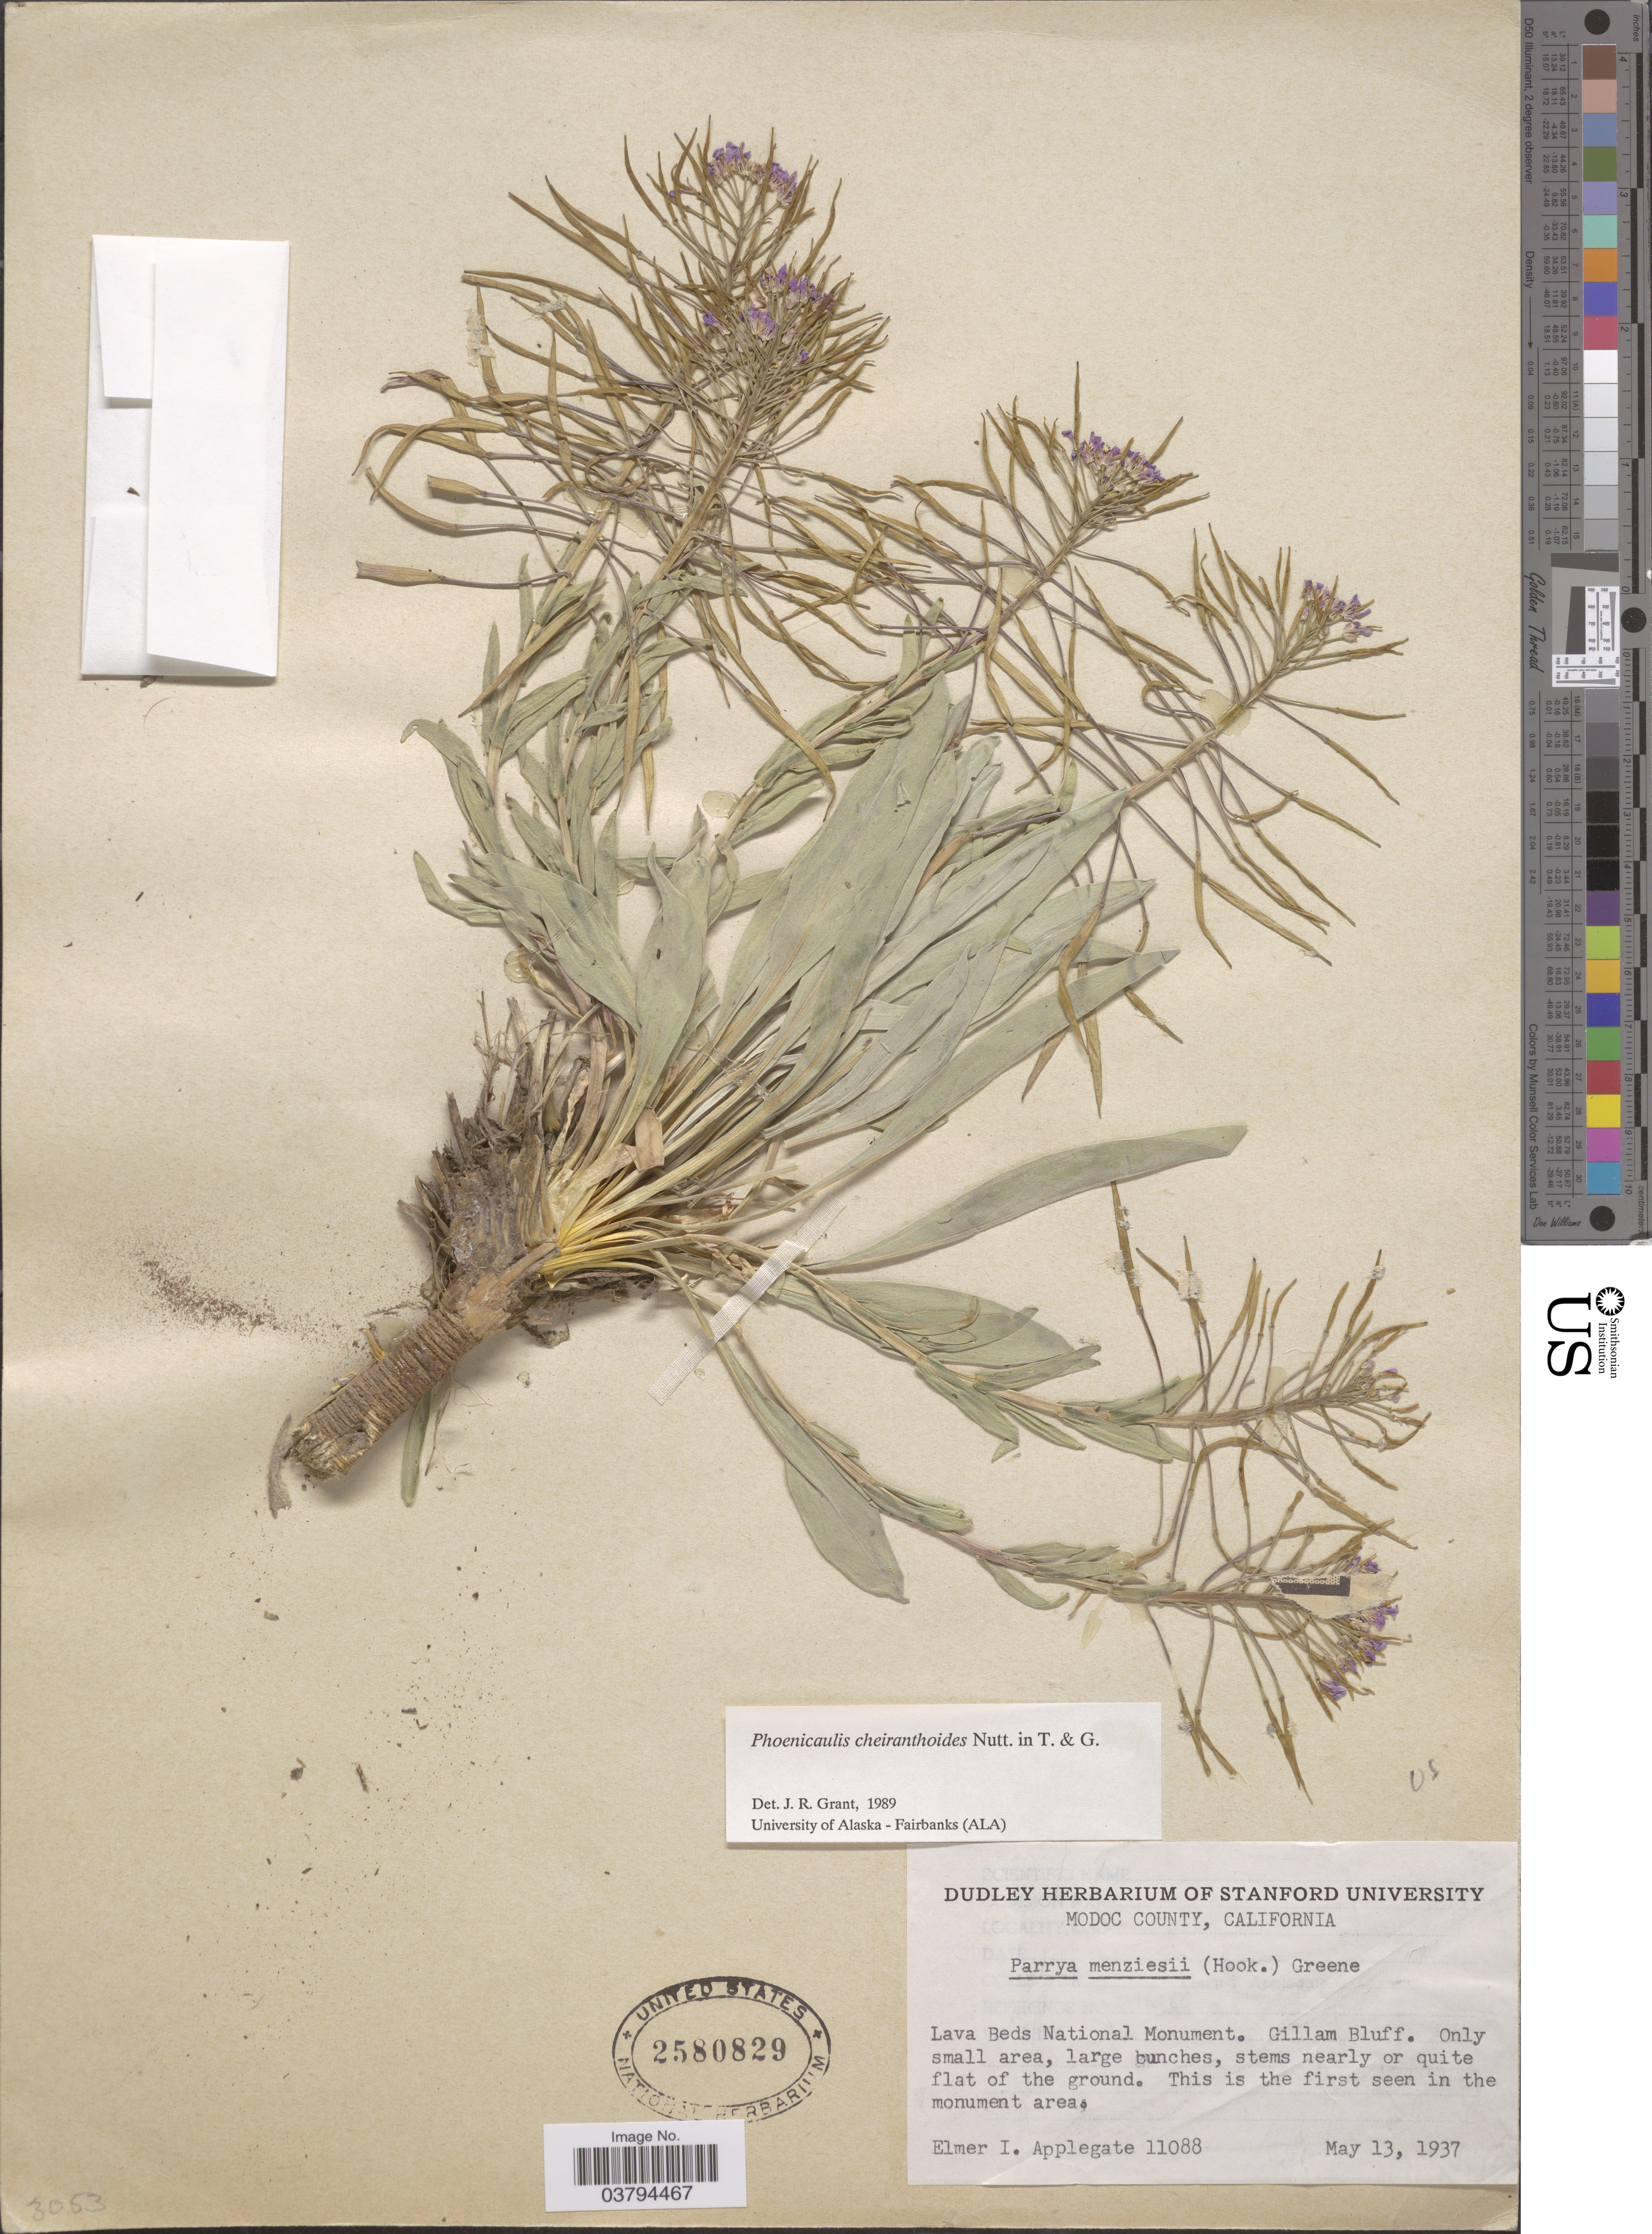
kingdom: Plantae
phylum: Tracheophyta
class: Magnoliopsida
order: Brassicales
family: Brassicaceae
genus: Phoenicaulis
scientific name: Phoenicaulis cheiranthoides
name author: Nutt.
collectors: E. I. Applegate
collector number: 11088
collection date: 1937-05-13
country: United States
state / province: California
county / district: Modoc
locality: Modoc County. Lava Beds National Monument. Gillam Bluff.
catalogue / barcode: US 2580829